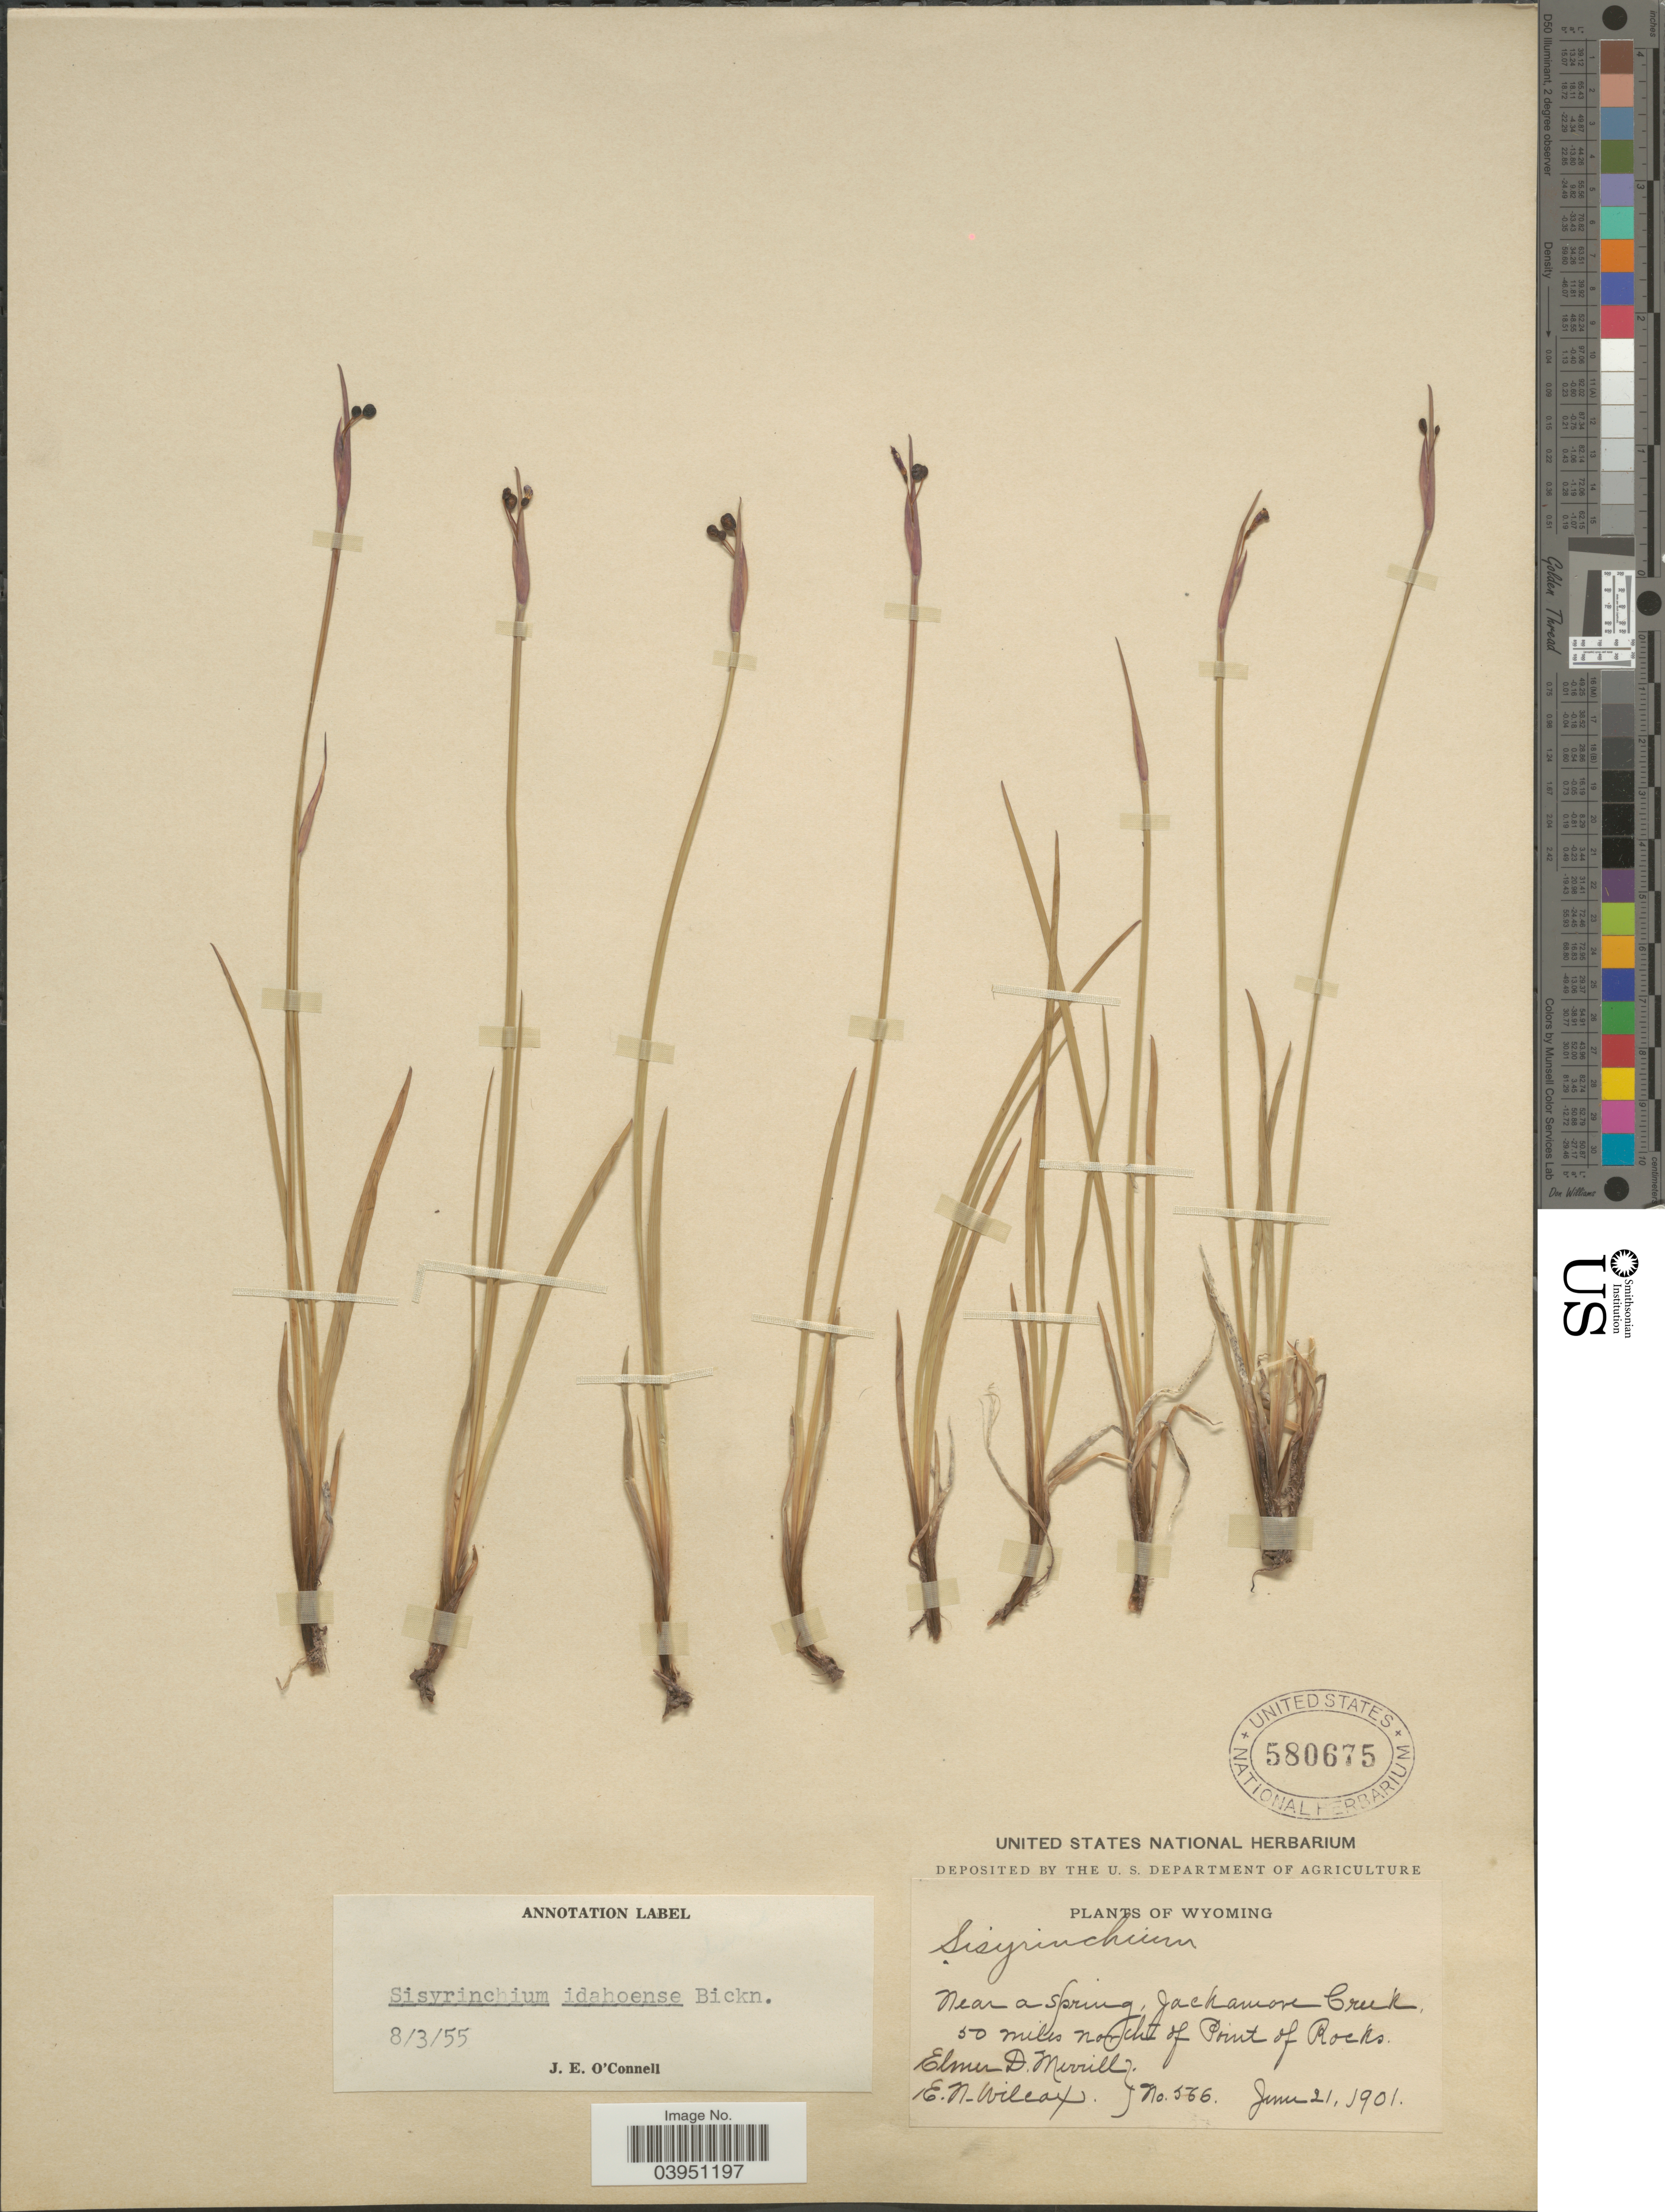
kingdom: Plantae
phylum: Tracheophyta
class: Liliopsida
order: Asparagales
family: Iridaceae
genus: Sisyrinchium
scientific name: Sisyrinchium idahoense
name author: E.P. Bicknell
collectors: E. D. Merrill & E. Wilcox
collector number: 566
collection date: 1901-06-21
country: United States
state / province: Wyoming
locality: Near a spring, Jackamore Creek. 50 miles north of Point of Rocks.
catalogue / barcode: US 580675